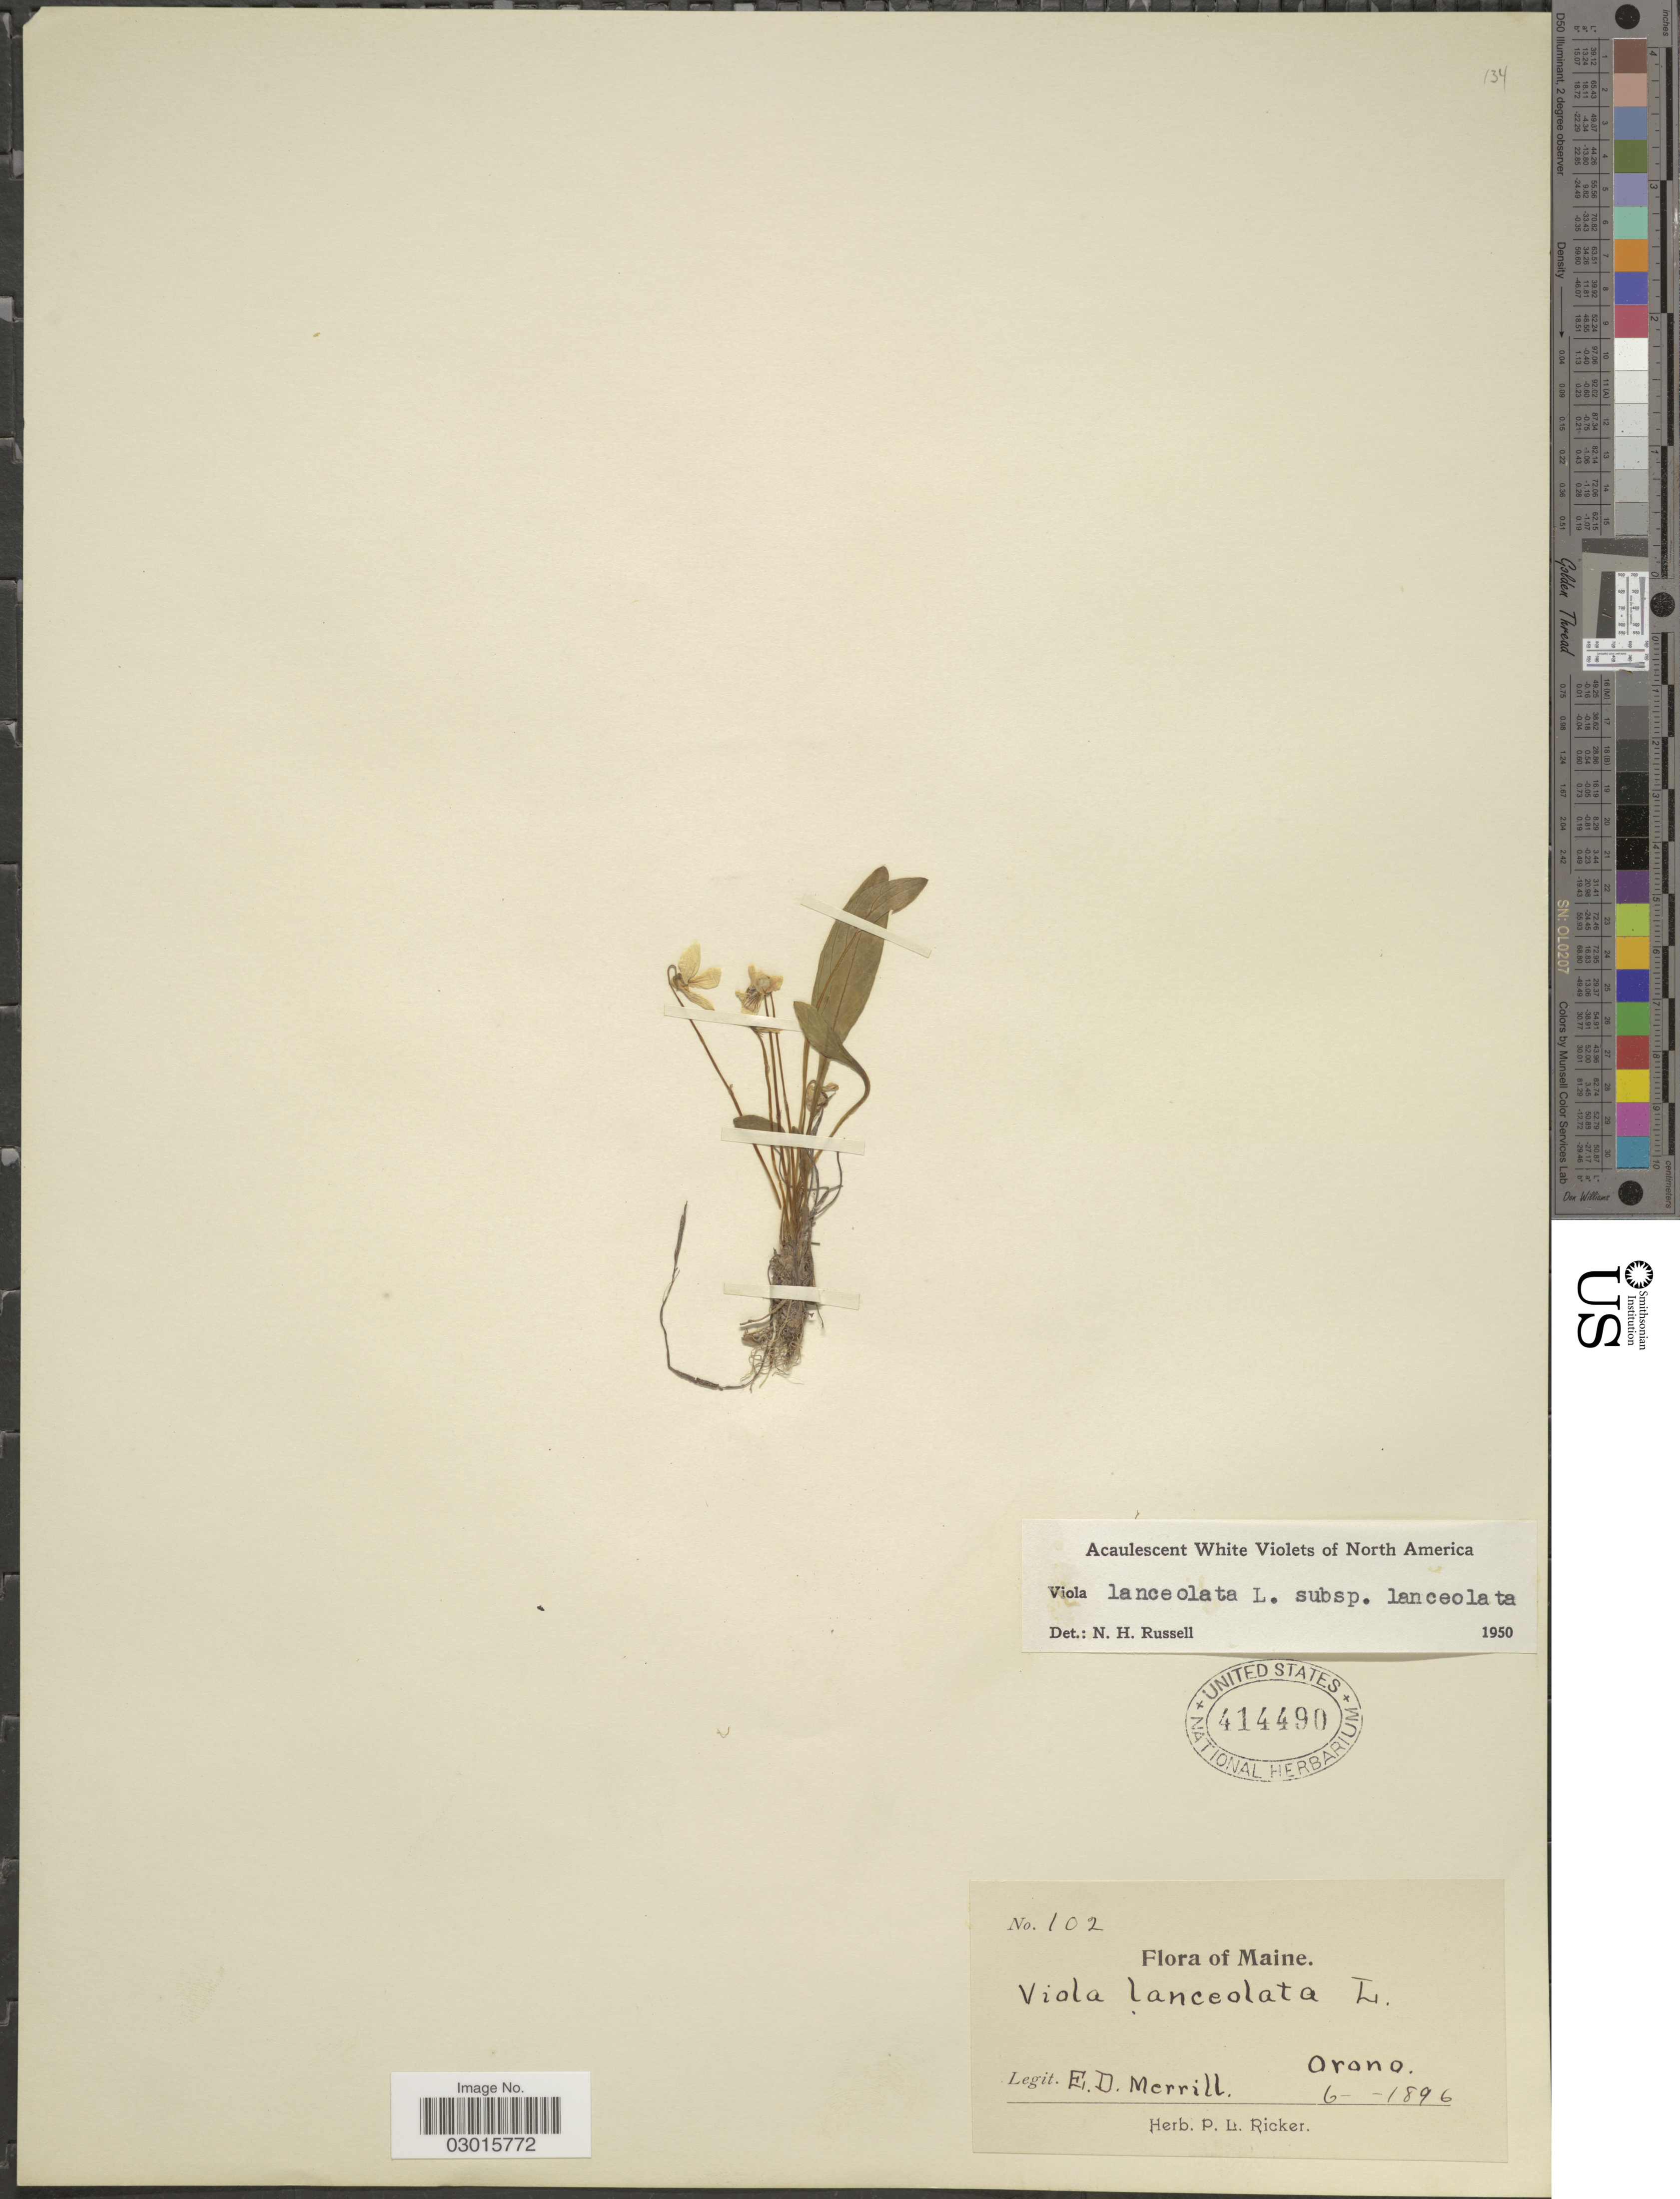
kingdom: Plantae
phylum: Tracheophyta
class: Magnoliopsida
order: Malpighiales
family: Violaceae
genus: Viola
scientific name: Viola lanceolata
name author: L.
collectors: E. D. Merrill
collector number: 102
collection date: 1896-06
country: United States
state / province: Maine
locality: Orono.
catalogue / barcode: US 414490